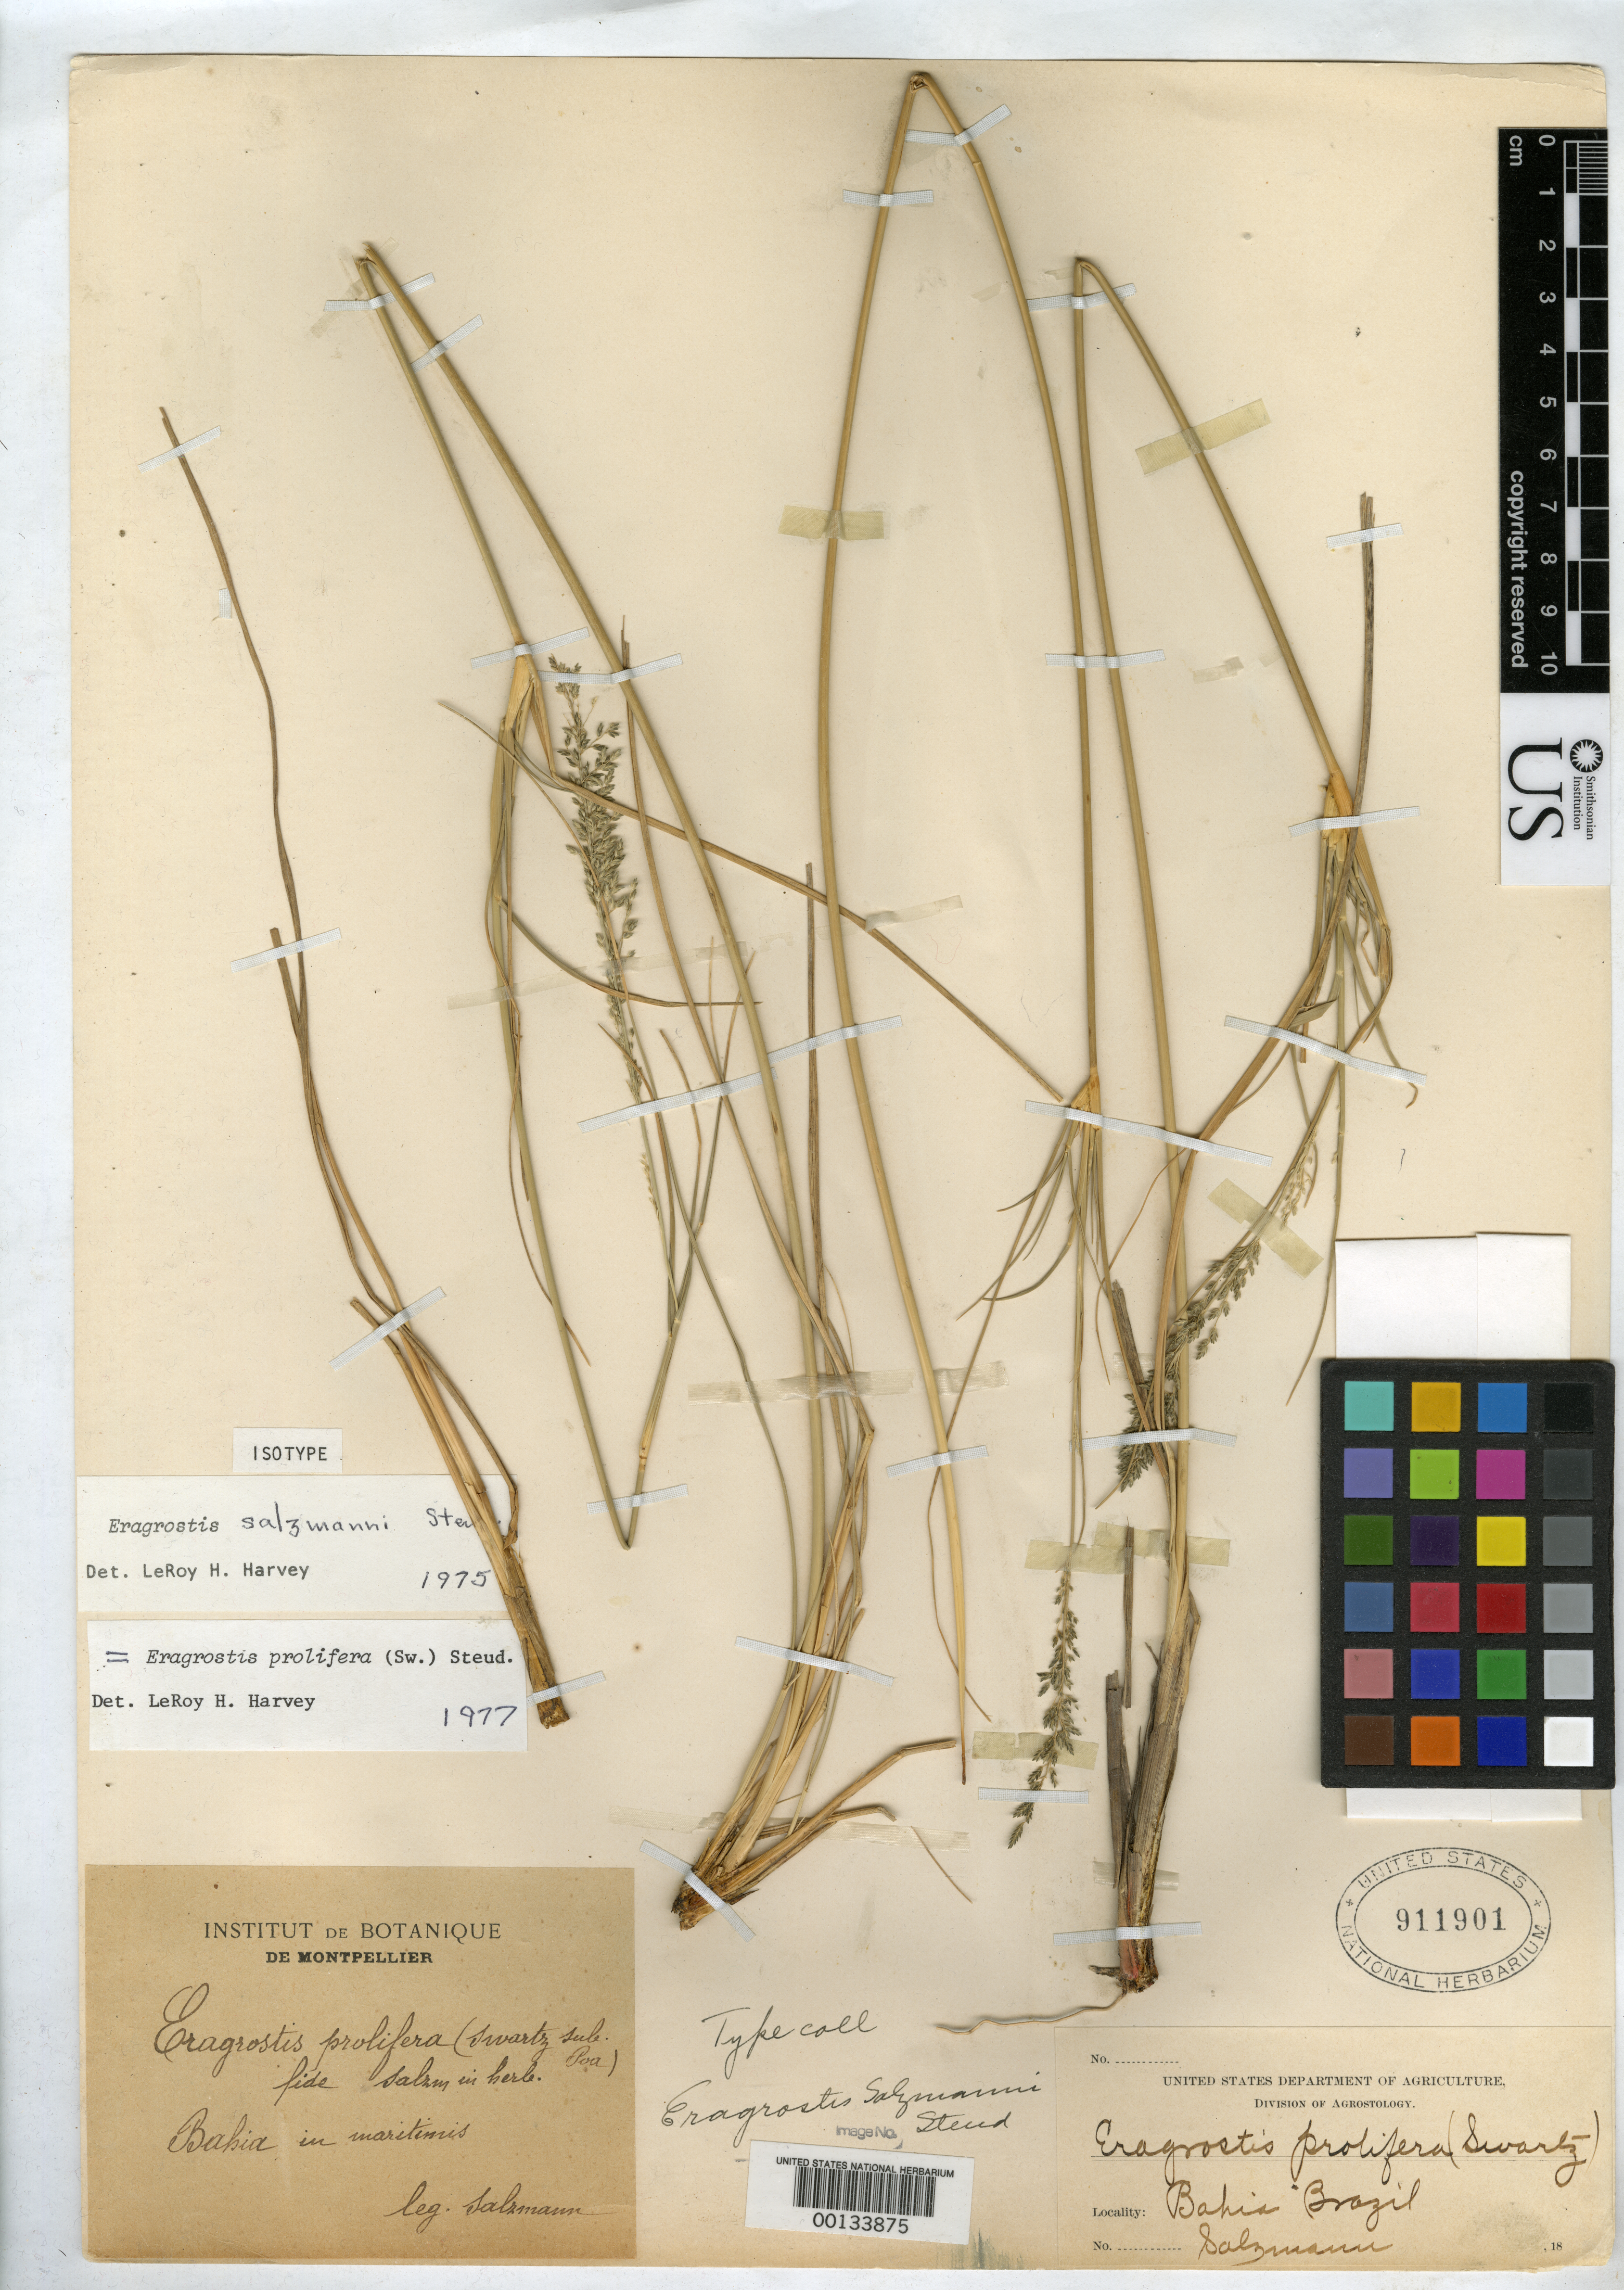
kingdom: Plantae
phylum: Tracheophyta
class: Liliopsida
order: Poales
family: Poaceae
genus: Eragrostis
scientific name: Eragrostis salzmannii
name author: Steud.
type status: Isotype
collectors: P. Salzmann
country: Brazil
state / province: Bahia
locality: North of Esplanda city on road to Jaquera.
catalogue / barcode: US 911901